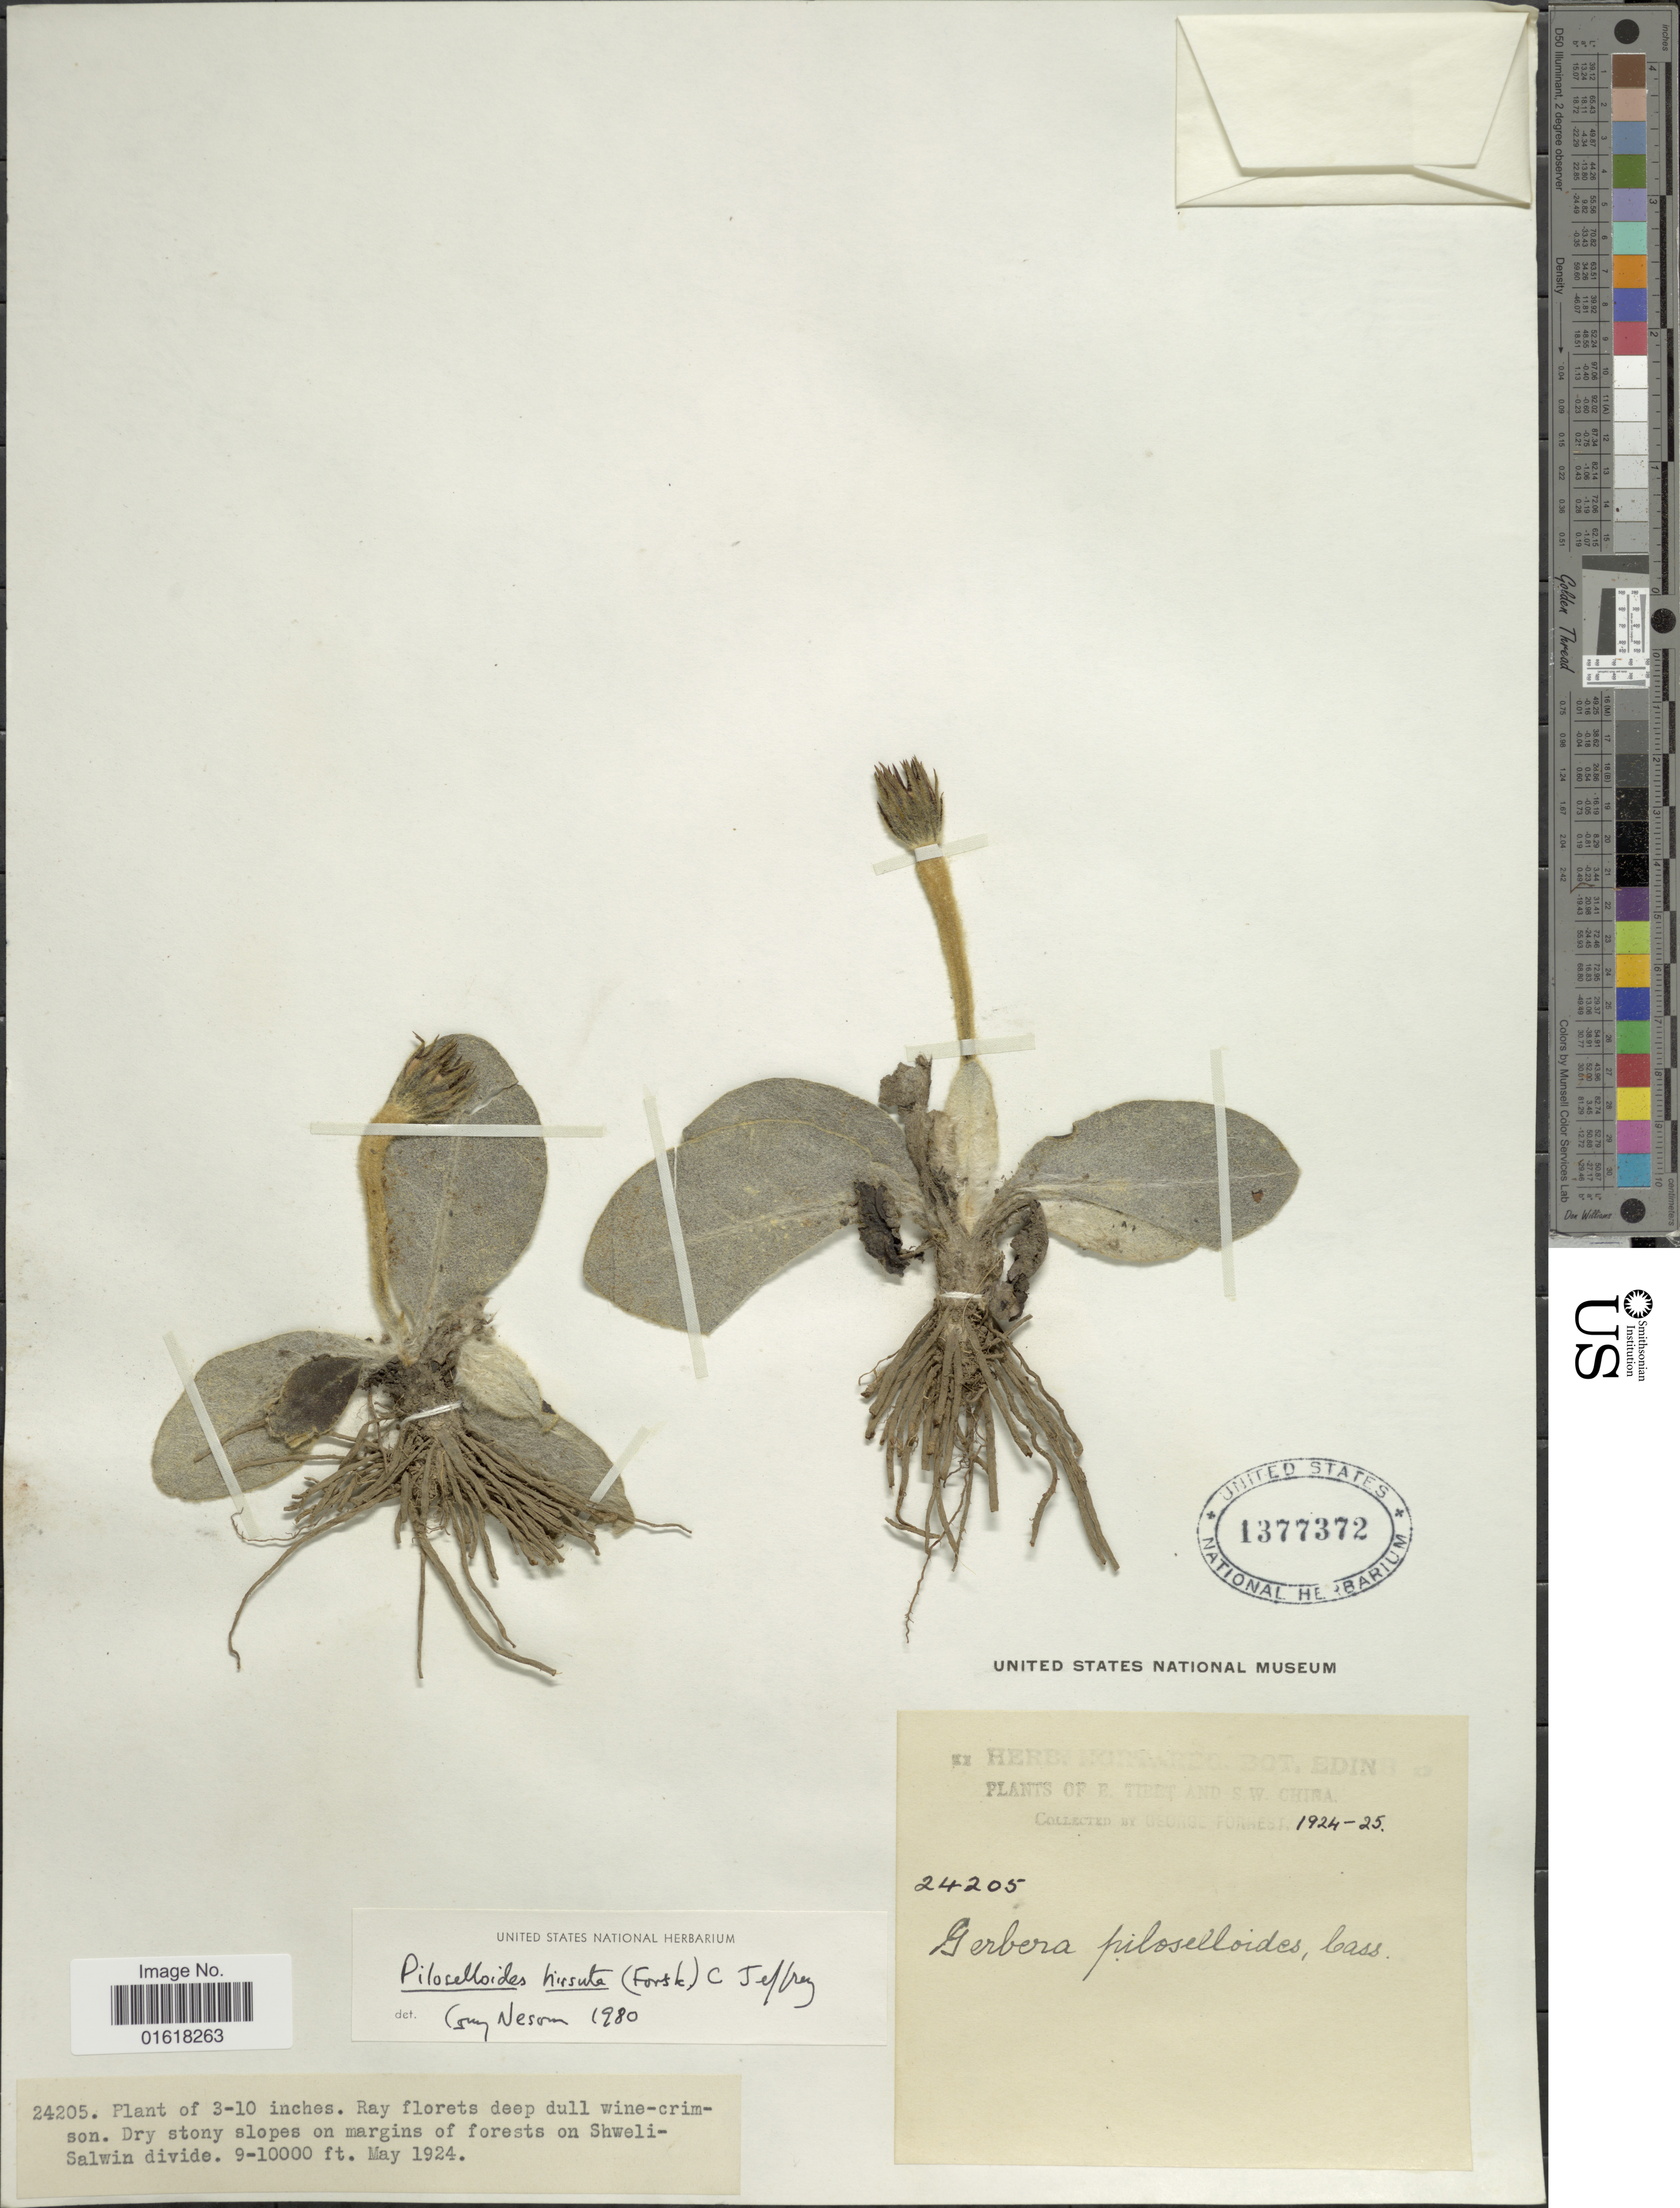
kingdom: Plantae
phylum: Tracheophyta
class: Magnoliopsida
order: Asterales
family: Asteraceae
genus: Piloselloides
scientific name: Piloselloides hirsuta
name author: (Forssk.) C. Jeffrey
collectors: G. Forrest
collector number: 24205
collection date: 1924-05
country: China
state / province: Xizang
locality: On Shweili-Salwin divide. E. Tibet and S.W. China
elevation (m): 2743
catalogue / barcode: US 1377372